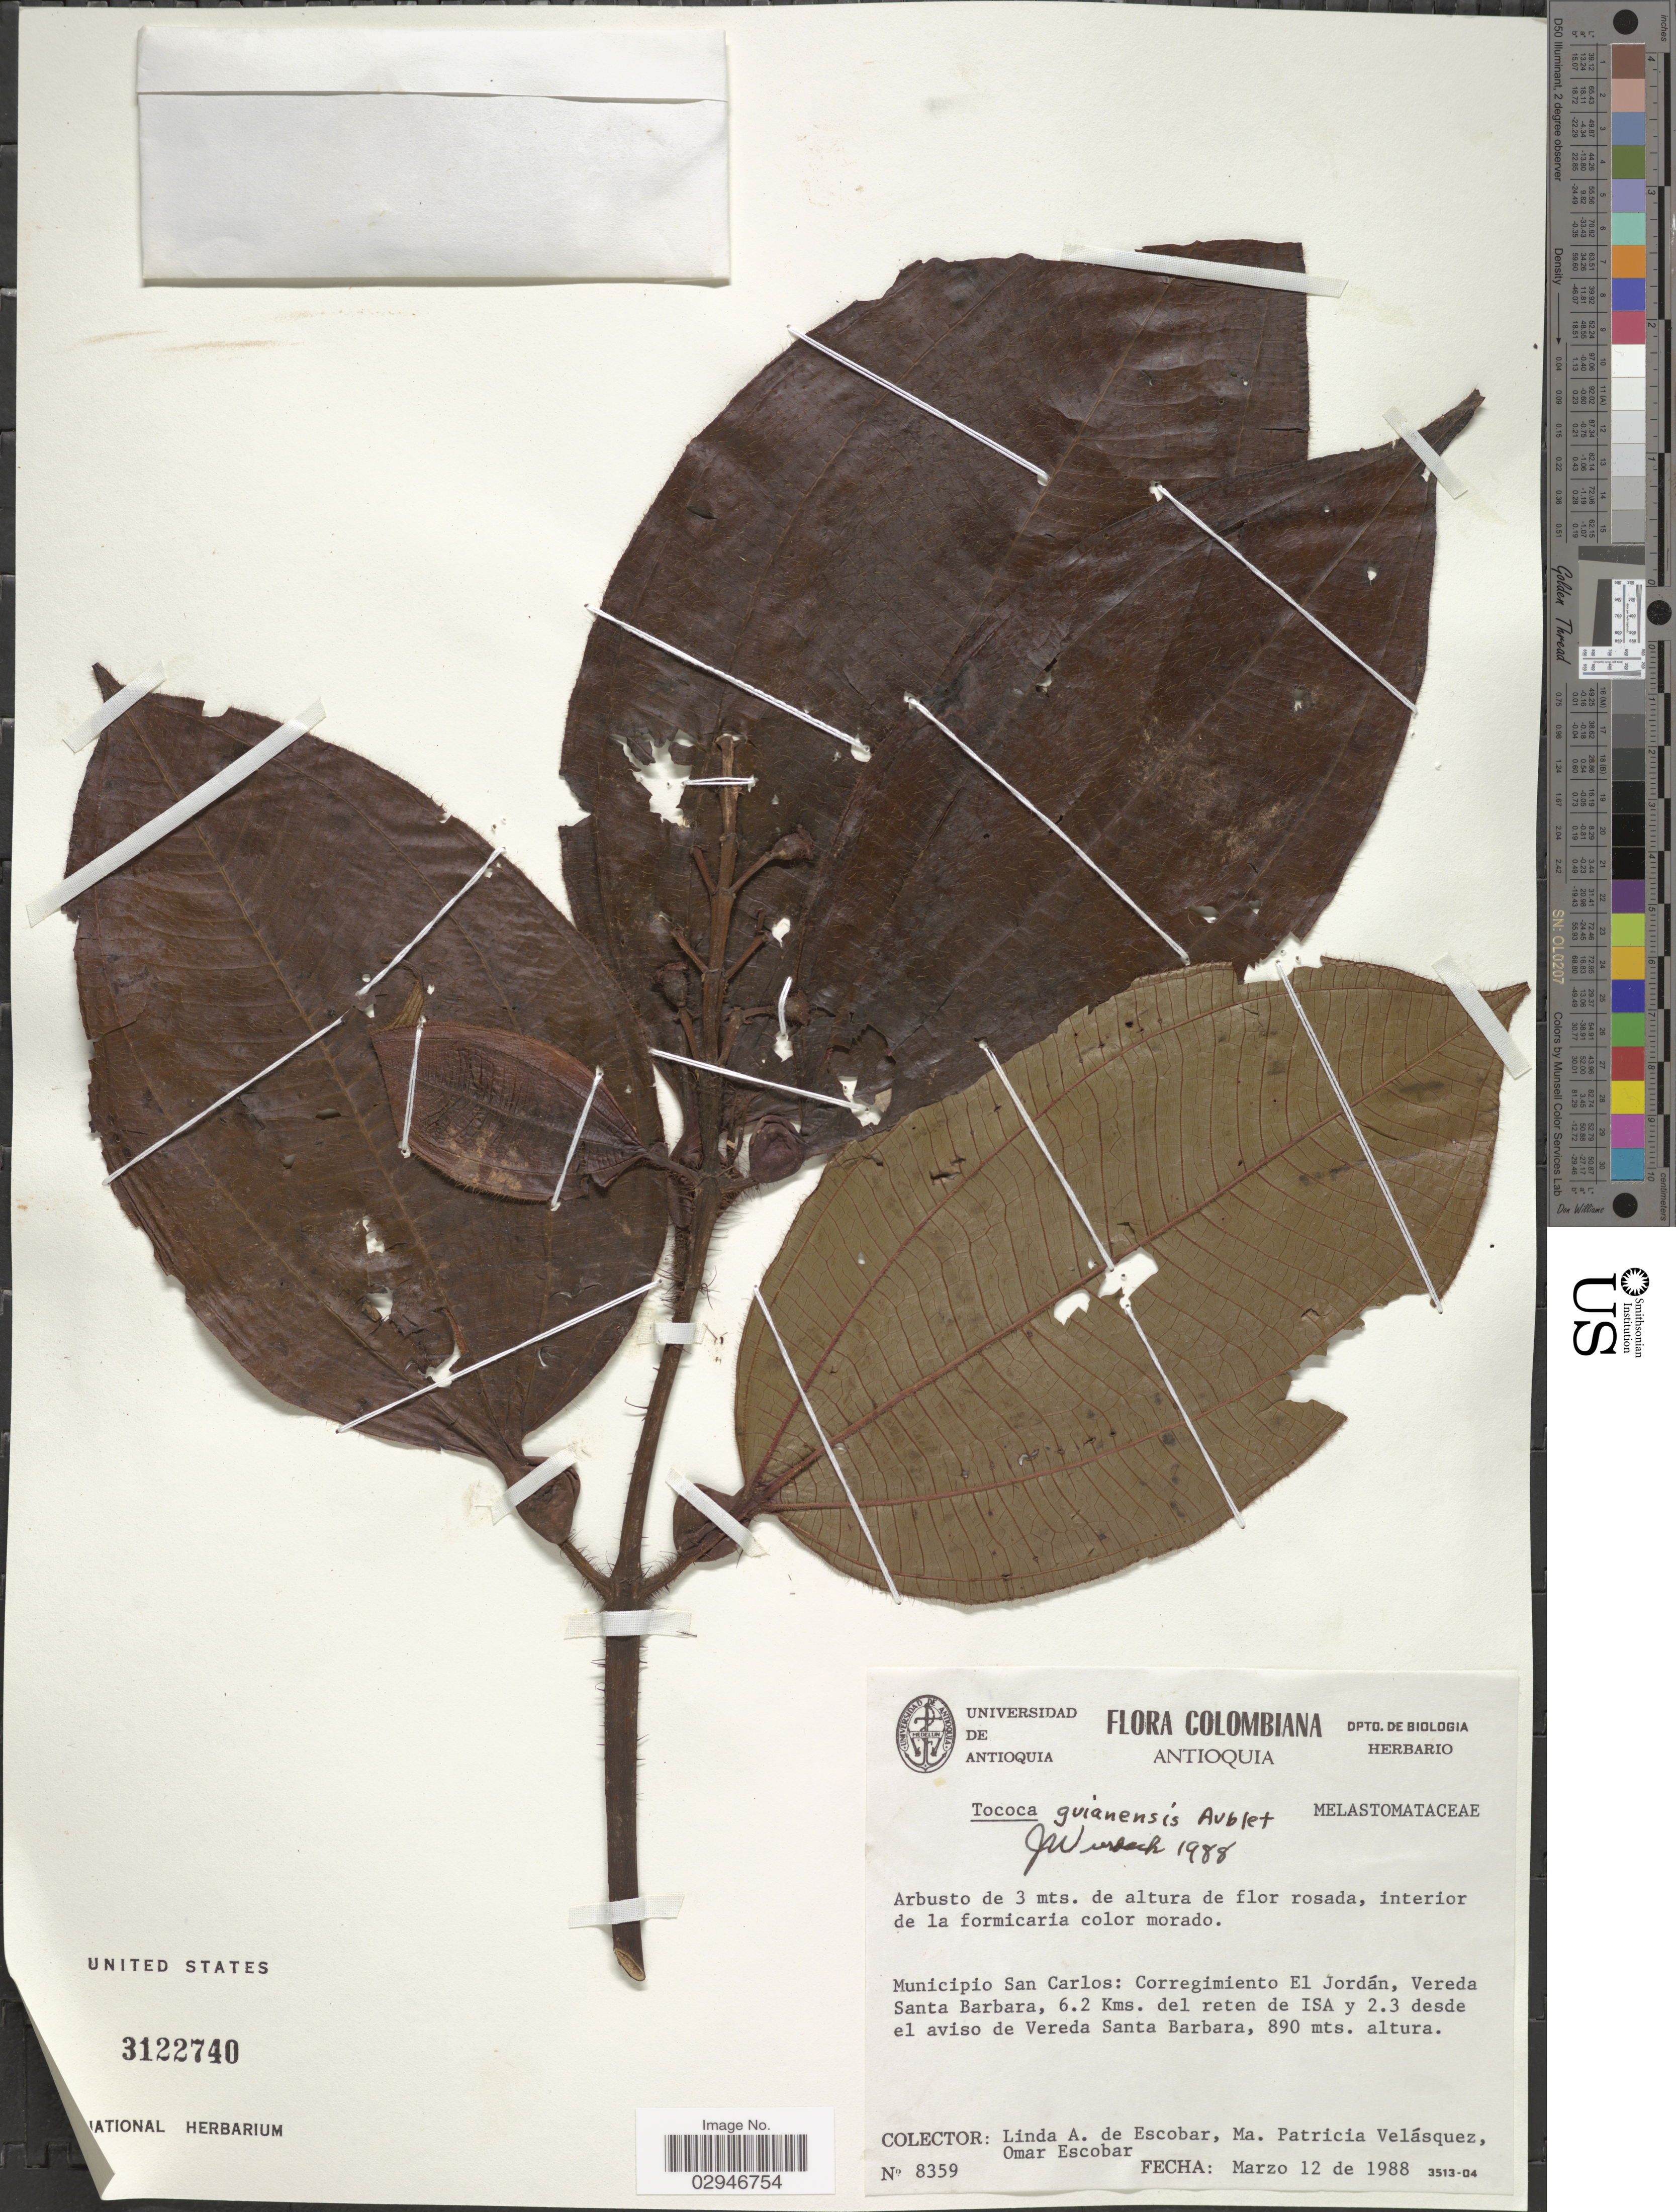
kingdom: Plantae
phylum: Tracheophyta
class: Magnoliopsida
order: Myrtales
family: Melastomataceae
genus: Tococa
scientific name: Tococa guianensis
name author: Aubl.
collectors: L. K. de Escobar, M. P. Velásquez & O. D. Escobar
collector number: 8359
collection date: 1988-03-12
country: Colombia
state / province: Antioquia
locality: Municipio San Carlos: Corregimiento El Jordán, Vereda Santa Barbara, 6.2 Kms. del reten de ISA y 2.3 desde el aviso de Vereda Santa Barbara.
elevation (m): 890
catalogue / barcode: US 3122740